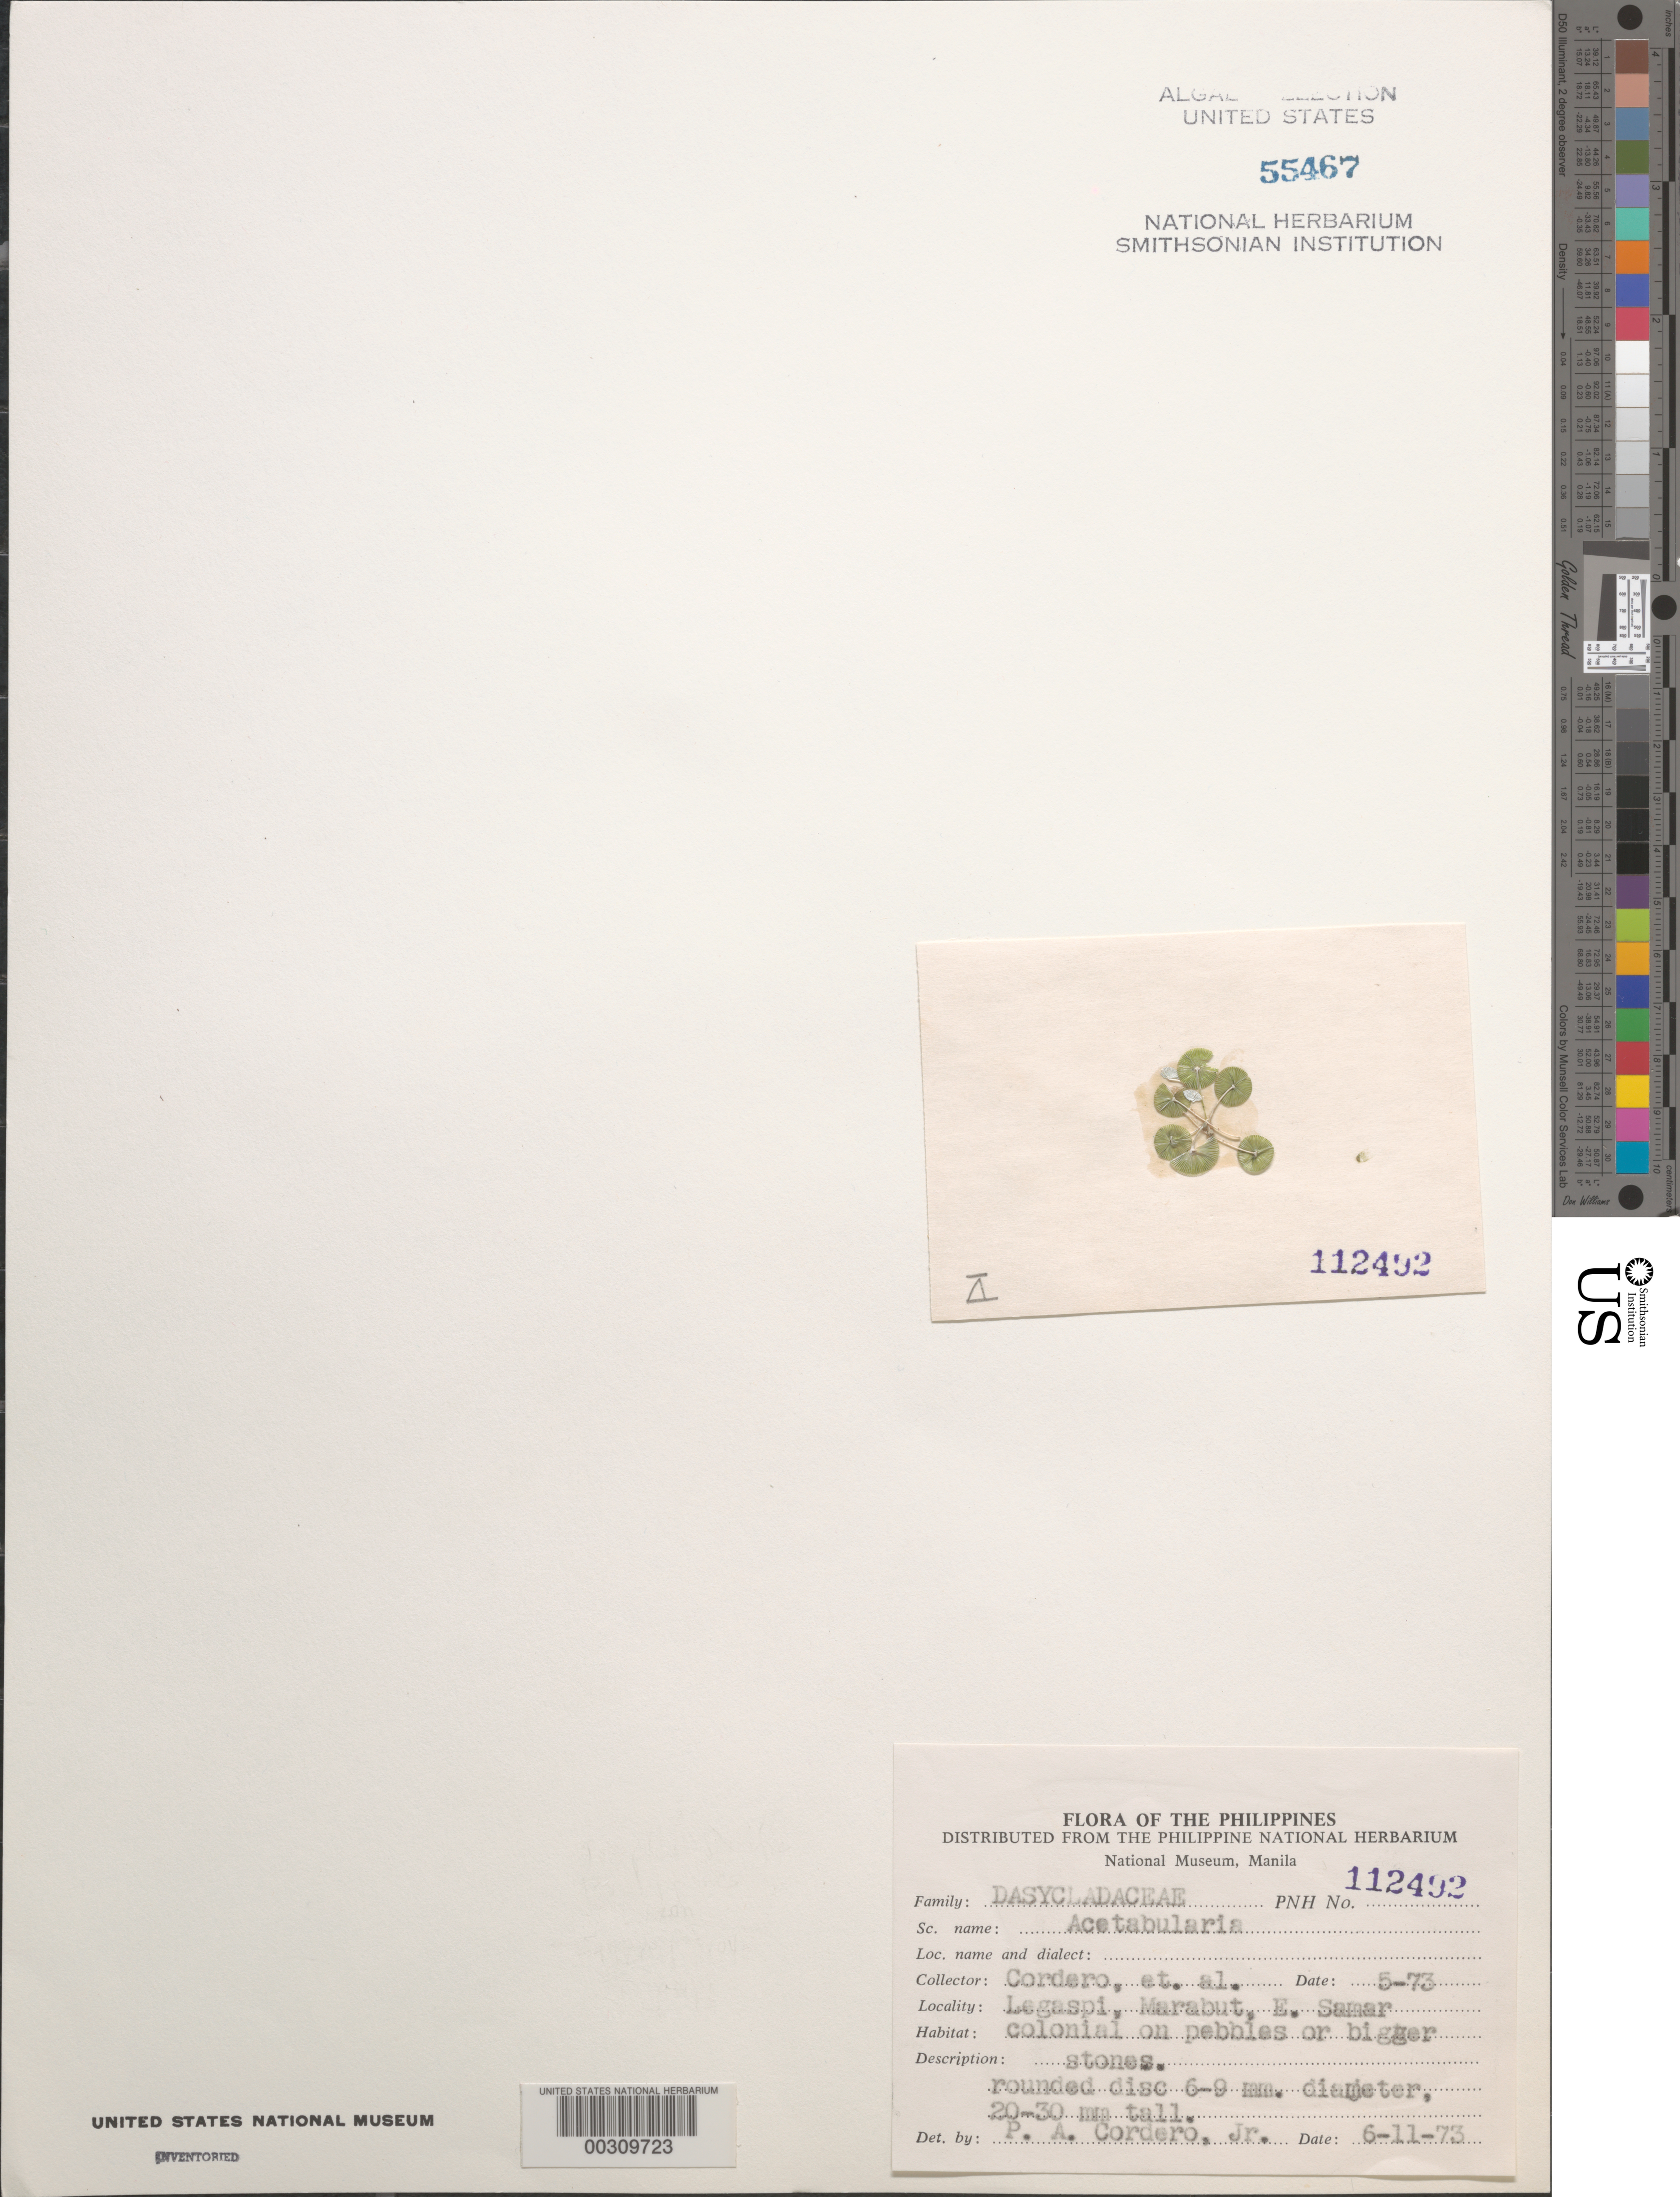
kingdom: Plantae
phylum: Chlorophyta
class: Ulvophyceae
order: Dasycladales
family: Polyphysaceae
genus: Acetabularia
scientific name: Acetabularia sp.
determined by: Cordero, P. A., Jr.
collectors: P. A. Cordero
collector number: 112492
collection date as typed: May 1973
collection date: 1973-05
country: Philippines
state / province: Eastern Visayas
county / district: Eastern Samar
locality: Legaspi, marabut, samar oriental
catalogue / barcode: US 55467